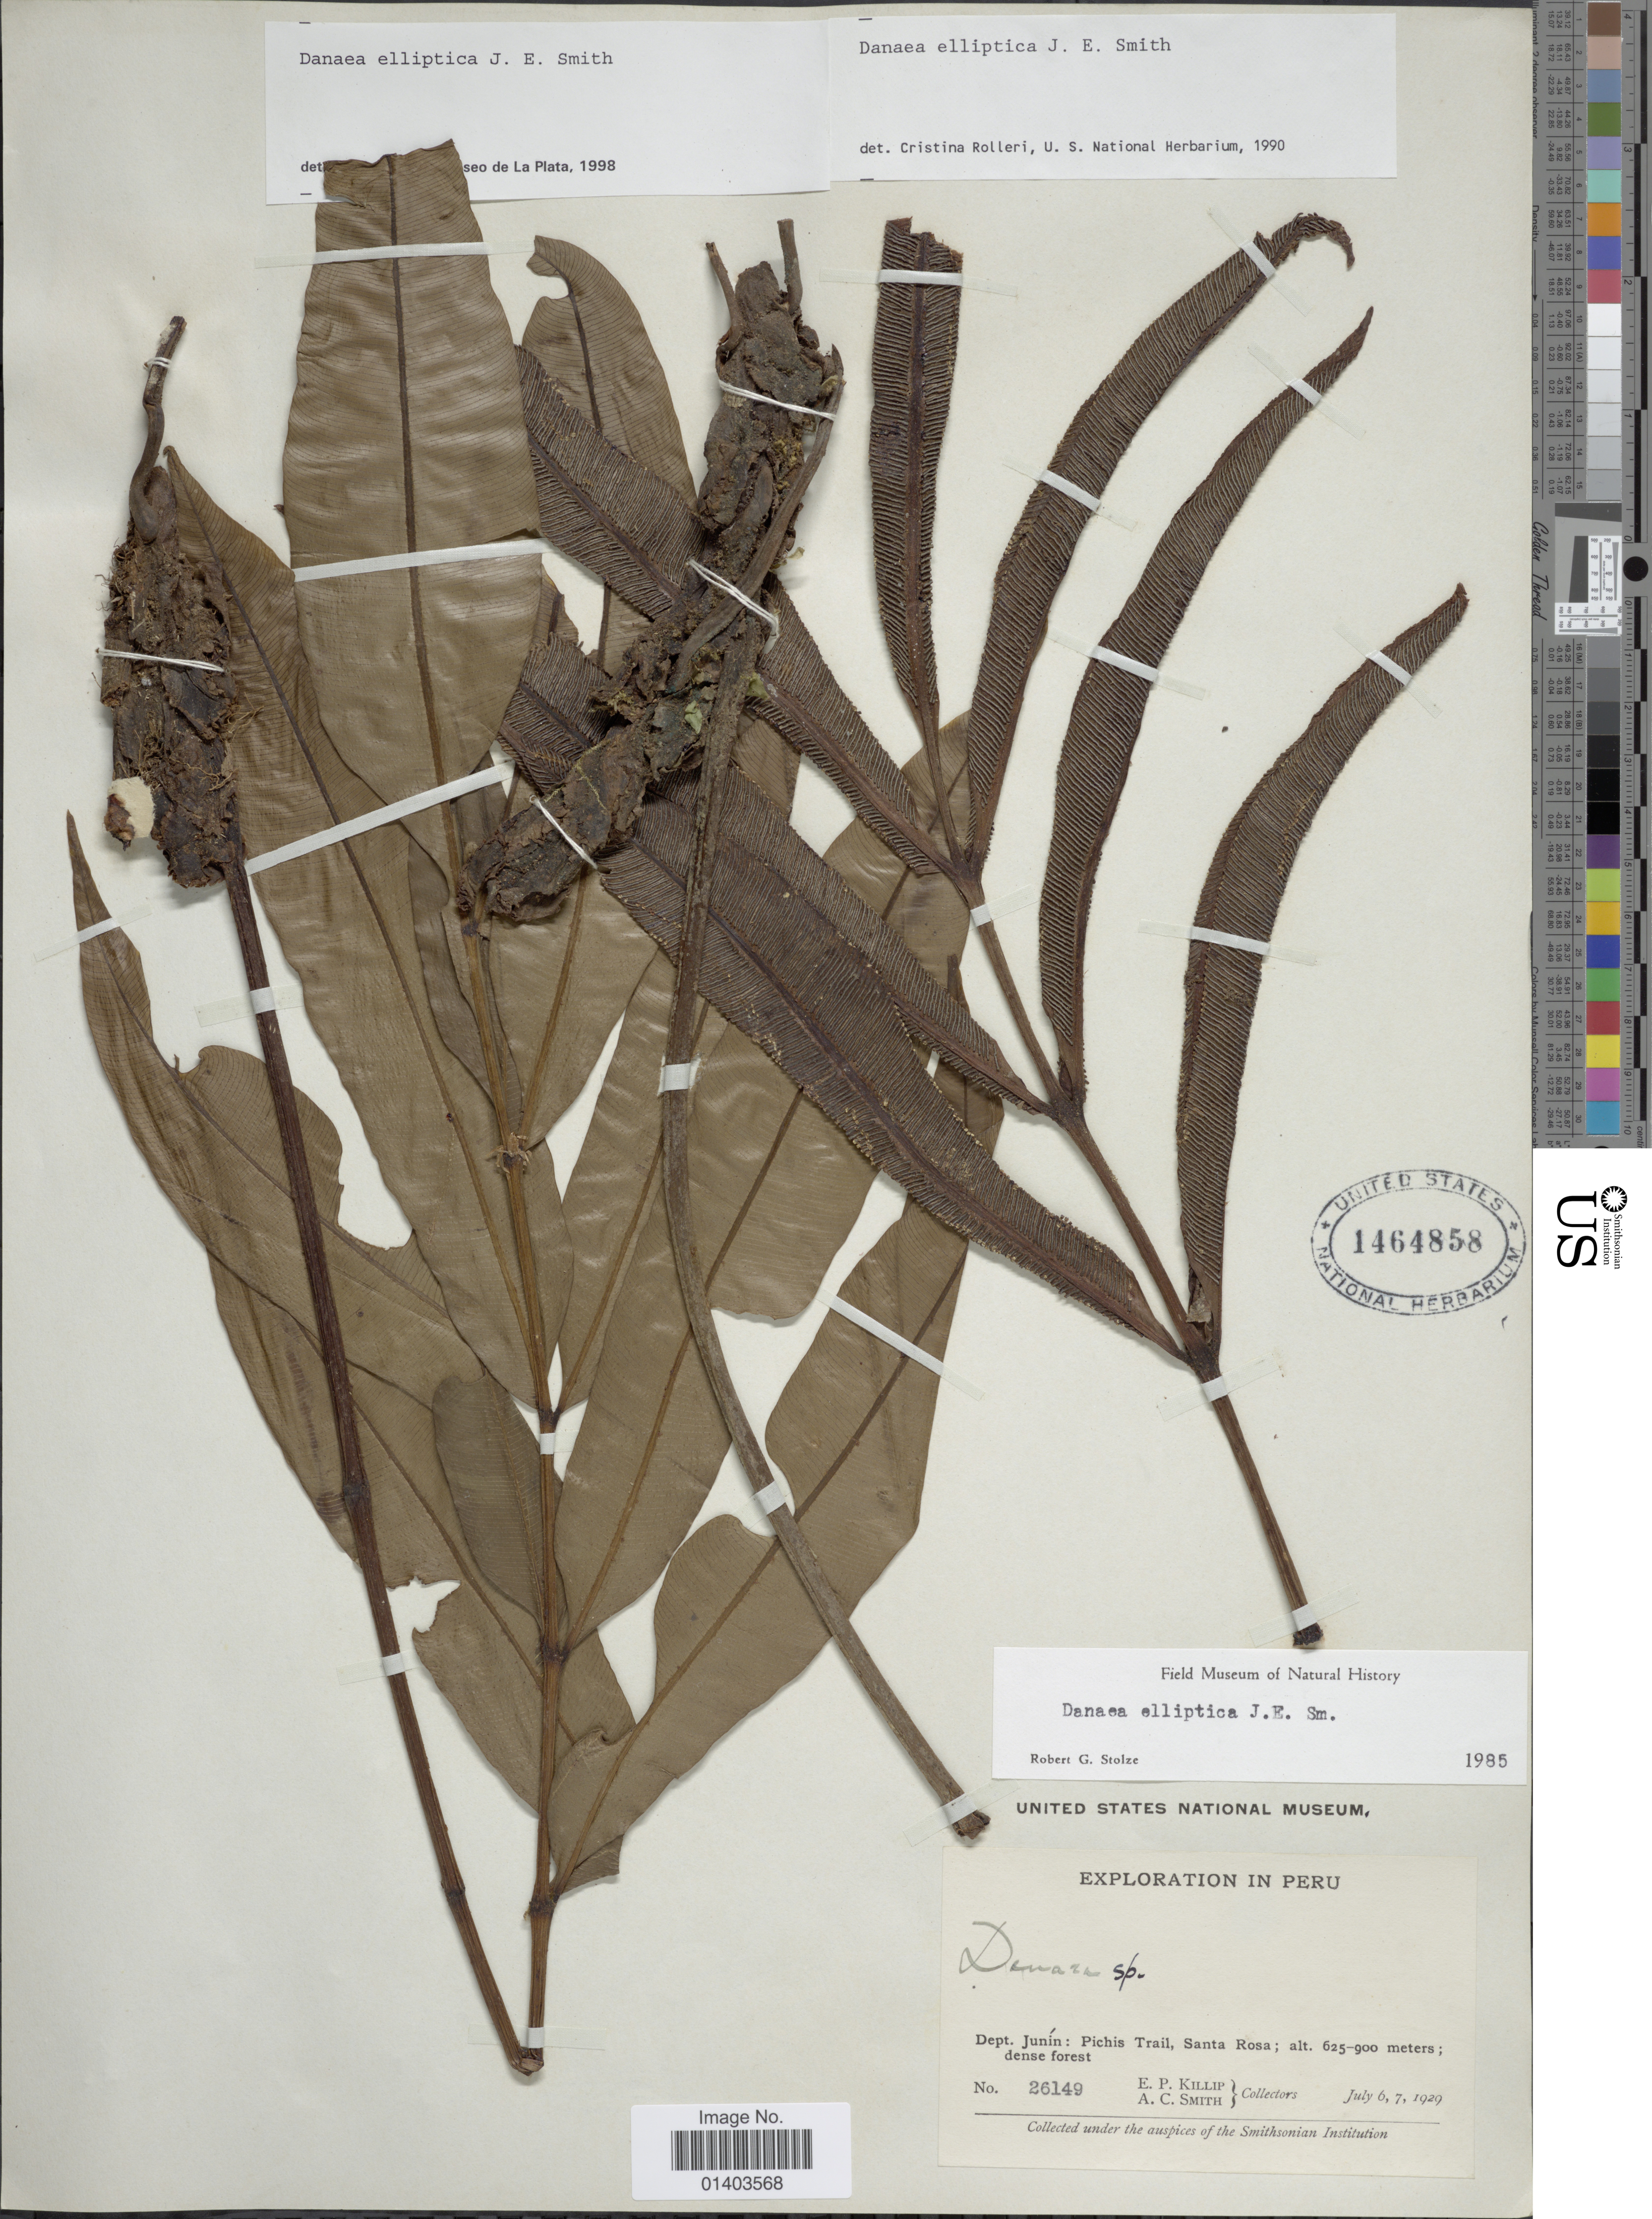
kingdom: Plantae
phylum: Tracheophyta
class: Polypodiopsida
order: Marattiales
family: Marattiaceae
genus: Danaea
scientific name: Danaea elliptica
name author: Sm.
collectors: E. P. Killip & A. C. Smith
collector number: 26149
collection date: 1929-07-06/1929-07-07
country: Peru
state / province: Junín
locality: Dept. Junín: Pichis Trail, Santa Rosa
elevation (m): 625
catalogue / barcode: US 1464858